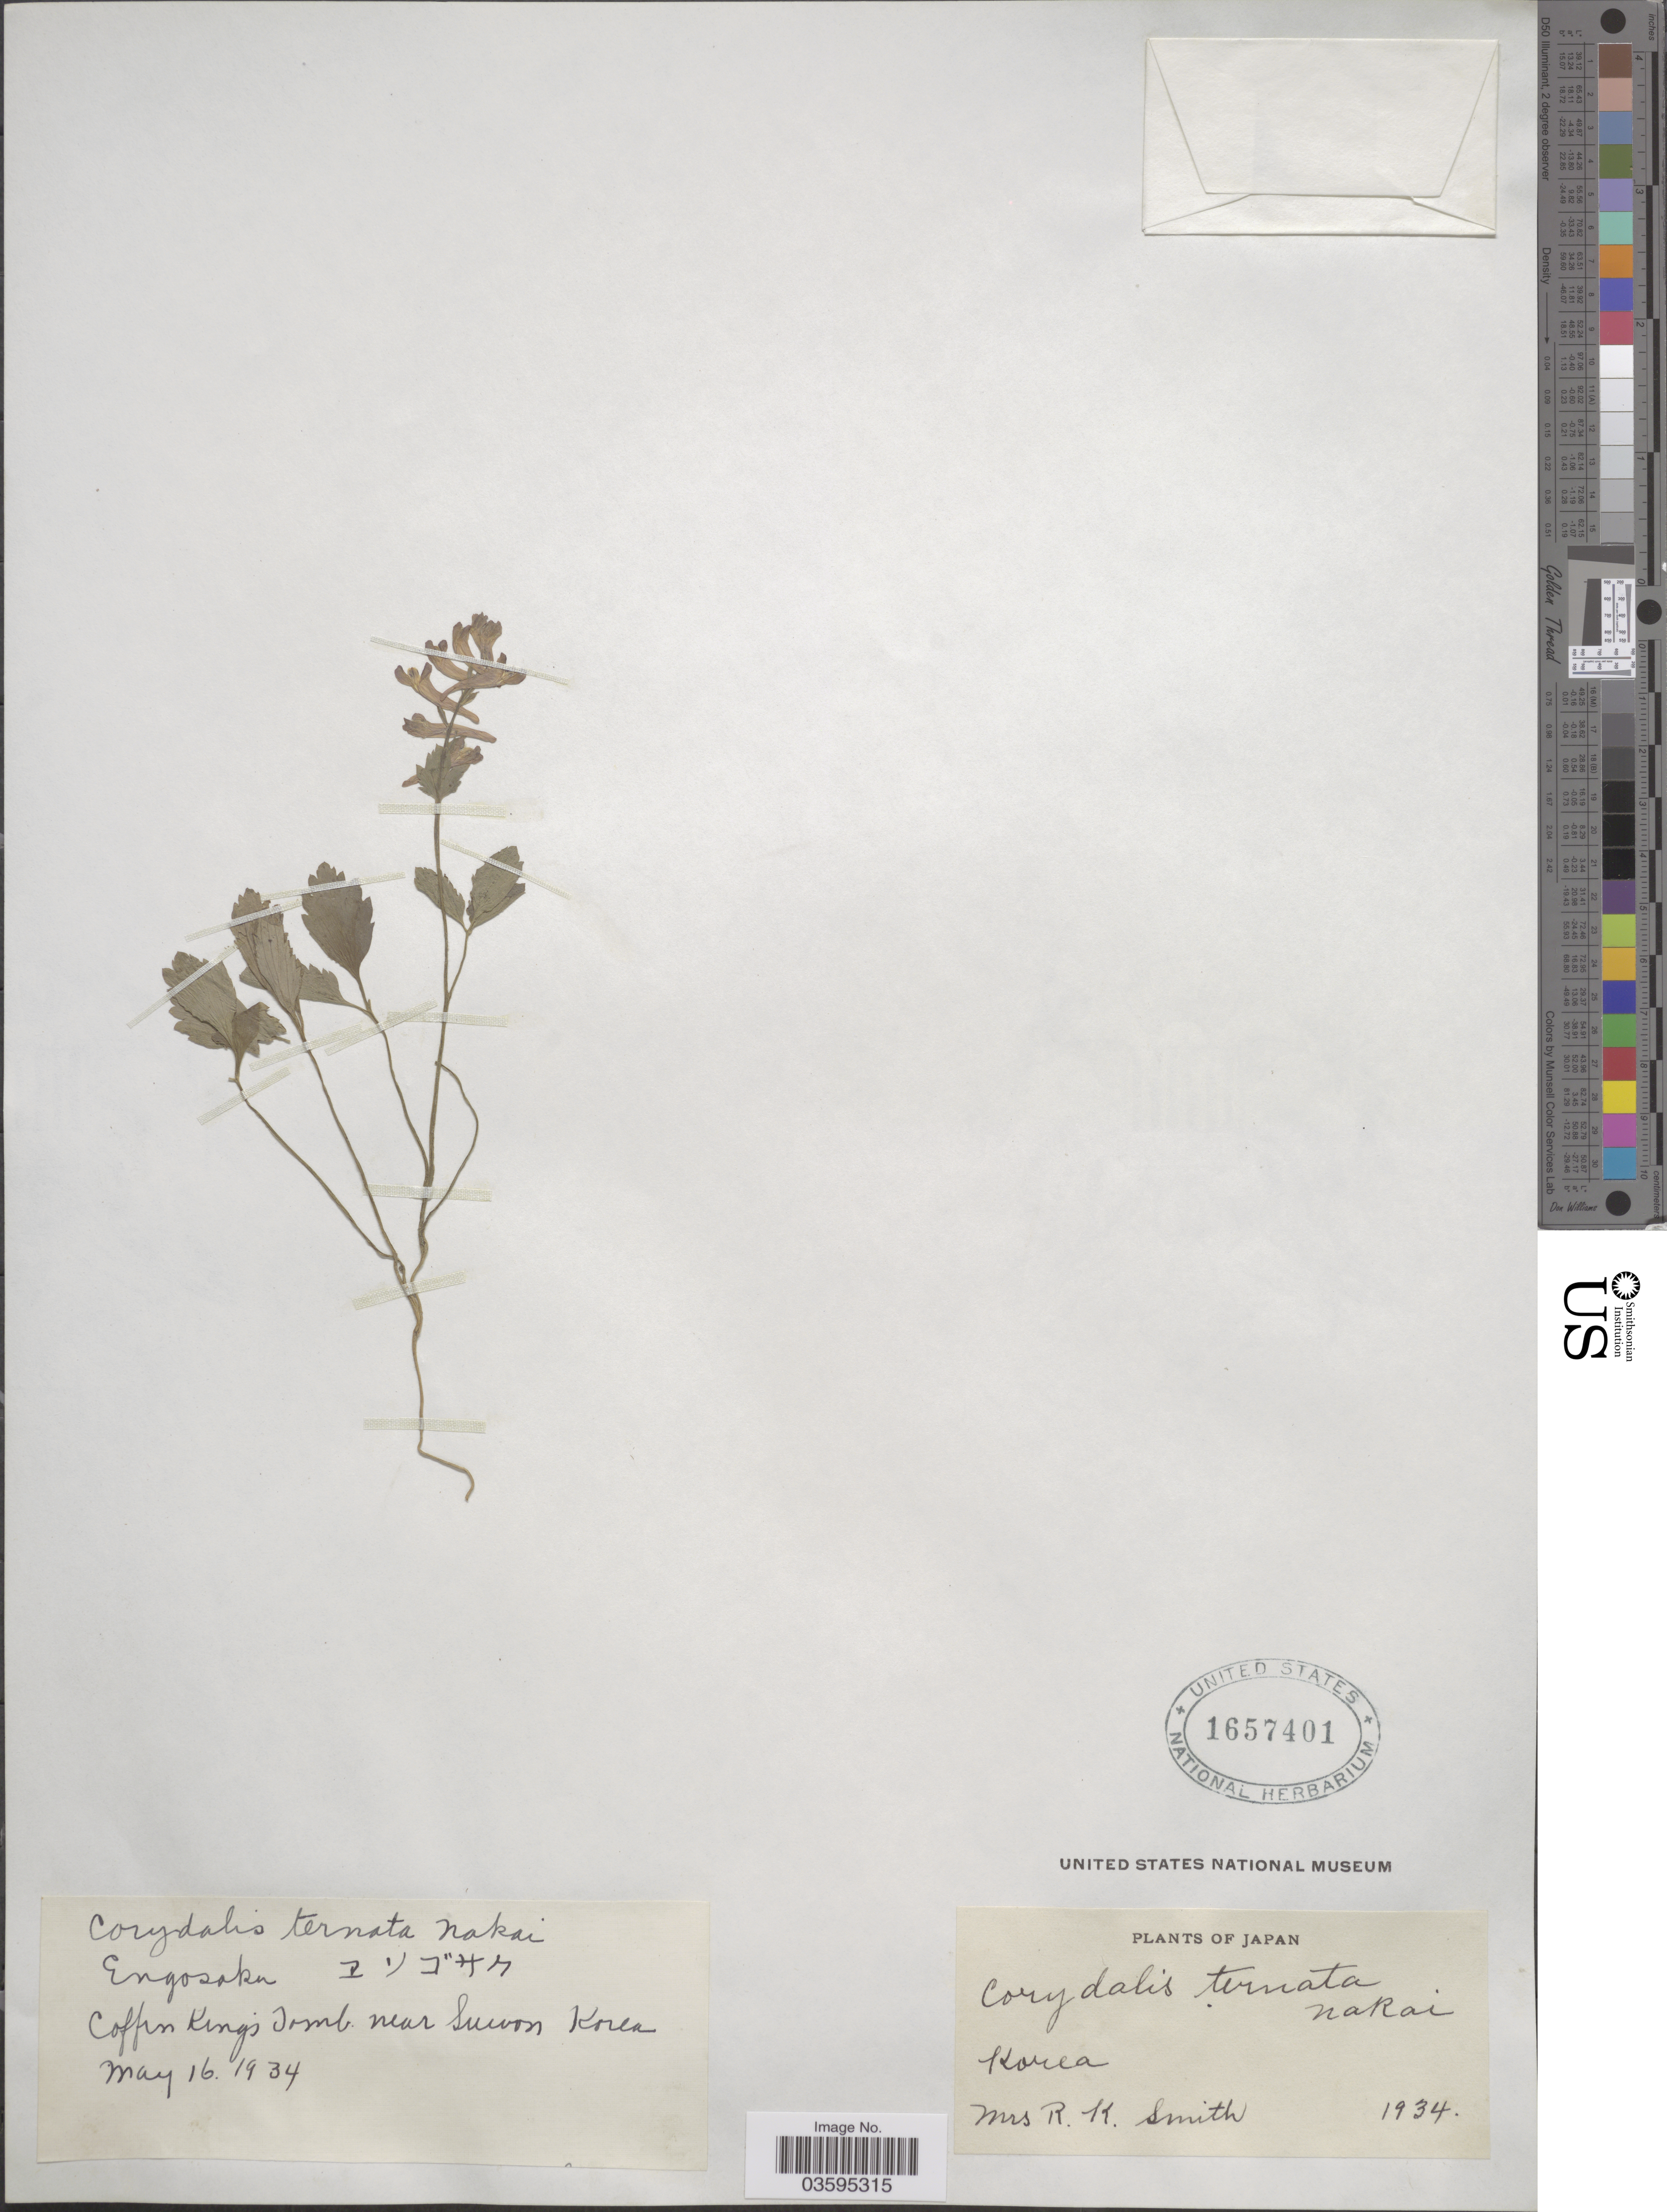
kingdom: Plantae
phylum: Tracheophyta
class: Magnoliopsida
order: Ranunculales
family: Papaveraceae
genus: Corydalis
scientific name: Corydalis ternata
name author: (Nakai) Nakai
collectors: Mrs. R. K. Smith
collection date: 1934-05-16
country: South Korea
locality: Engosaku X. [unsure placement] Coffin Kings Tomb near Suwon Korea.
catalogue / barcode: US 1657401